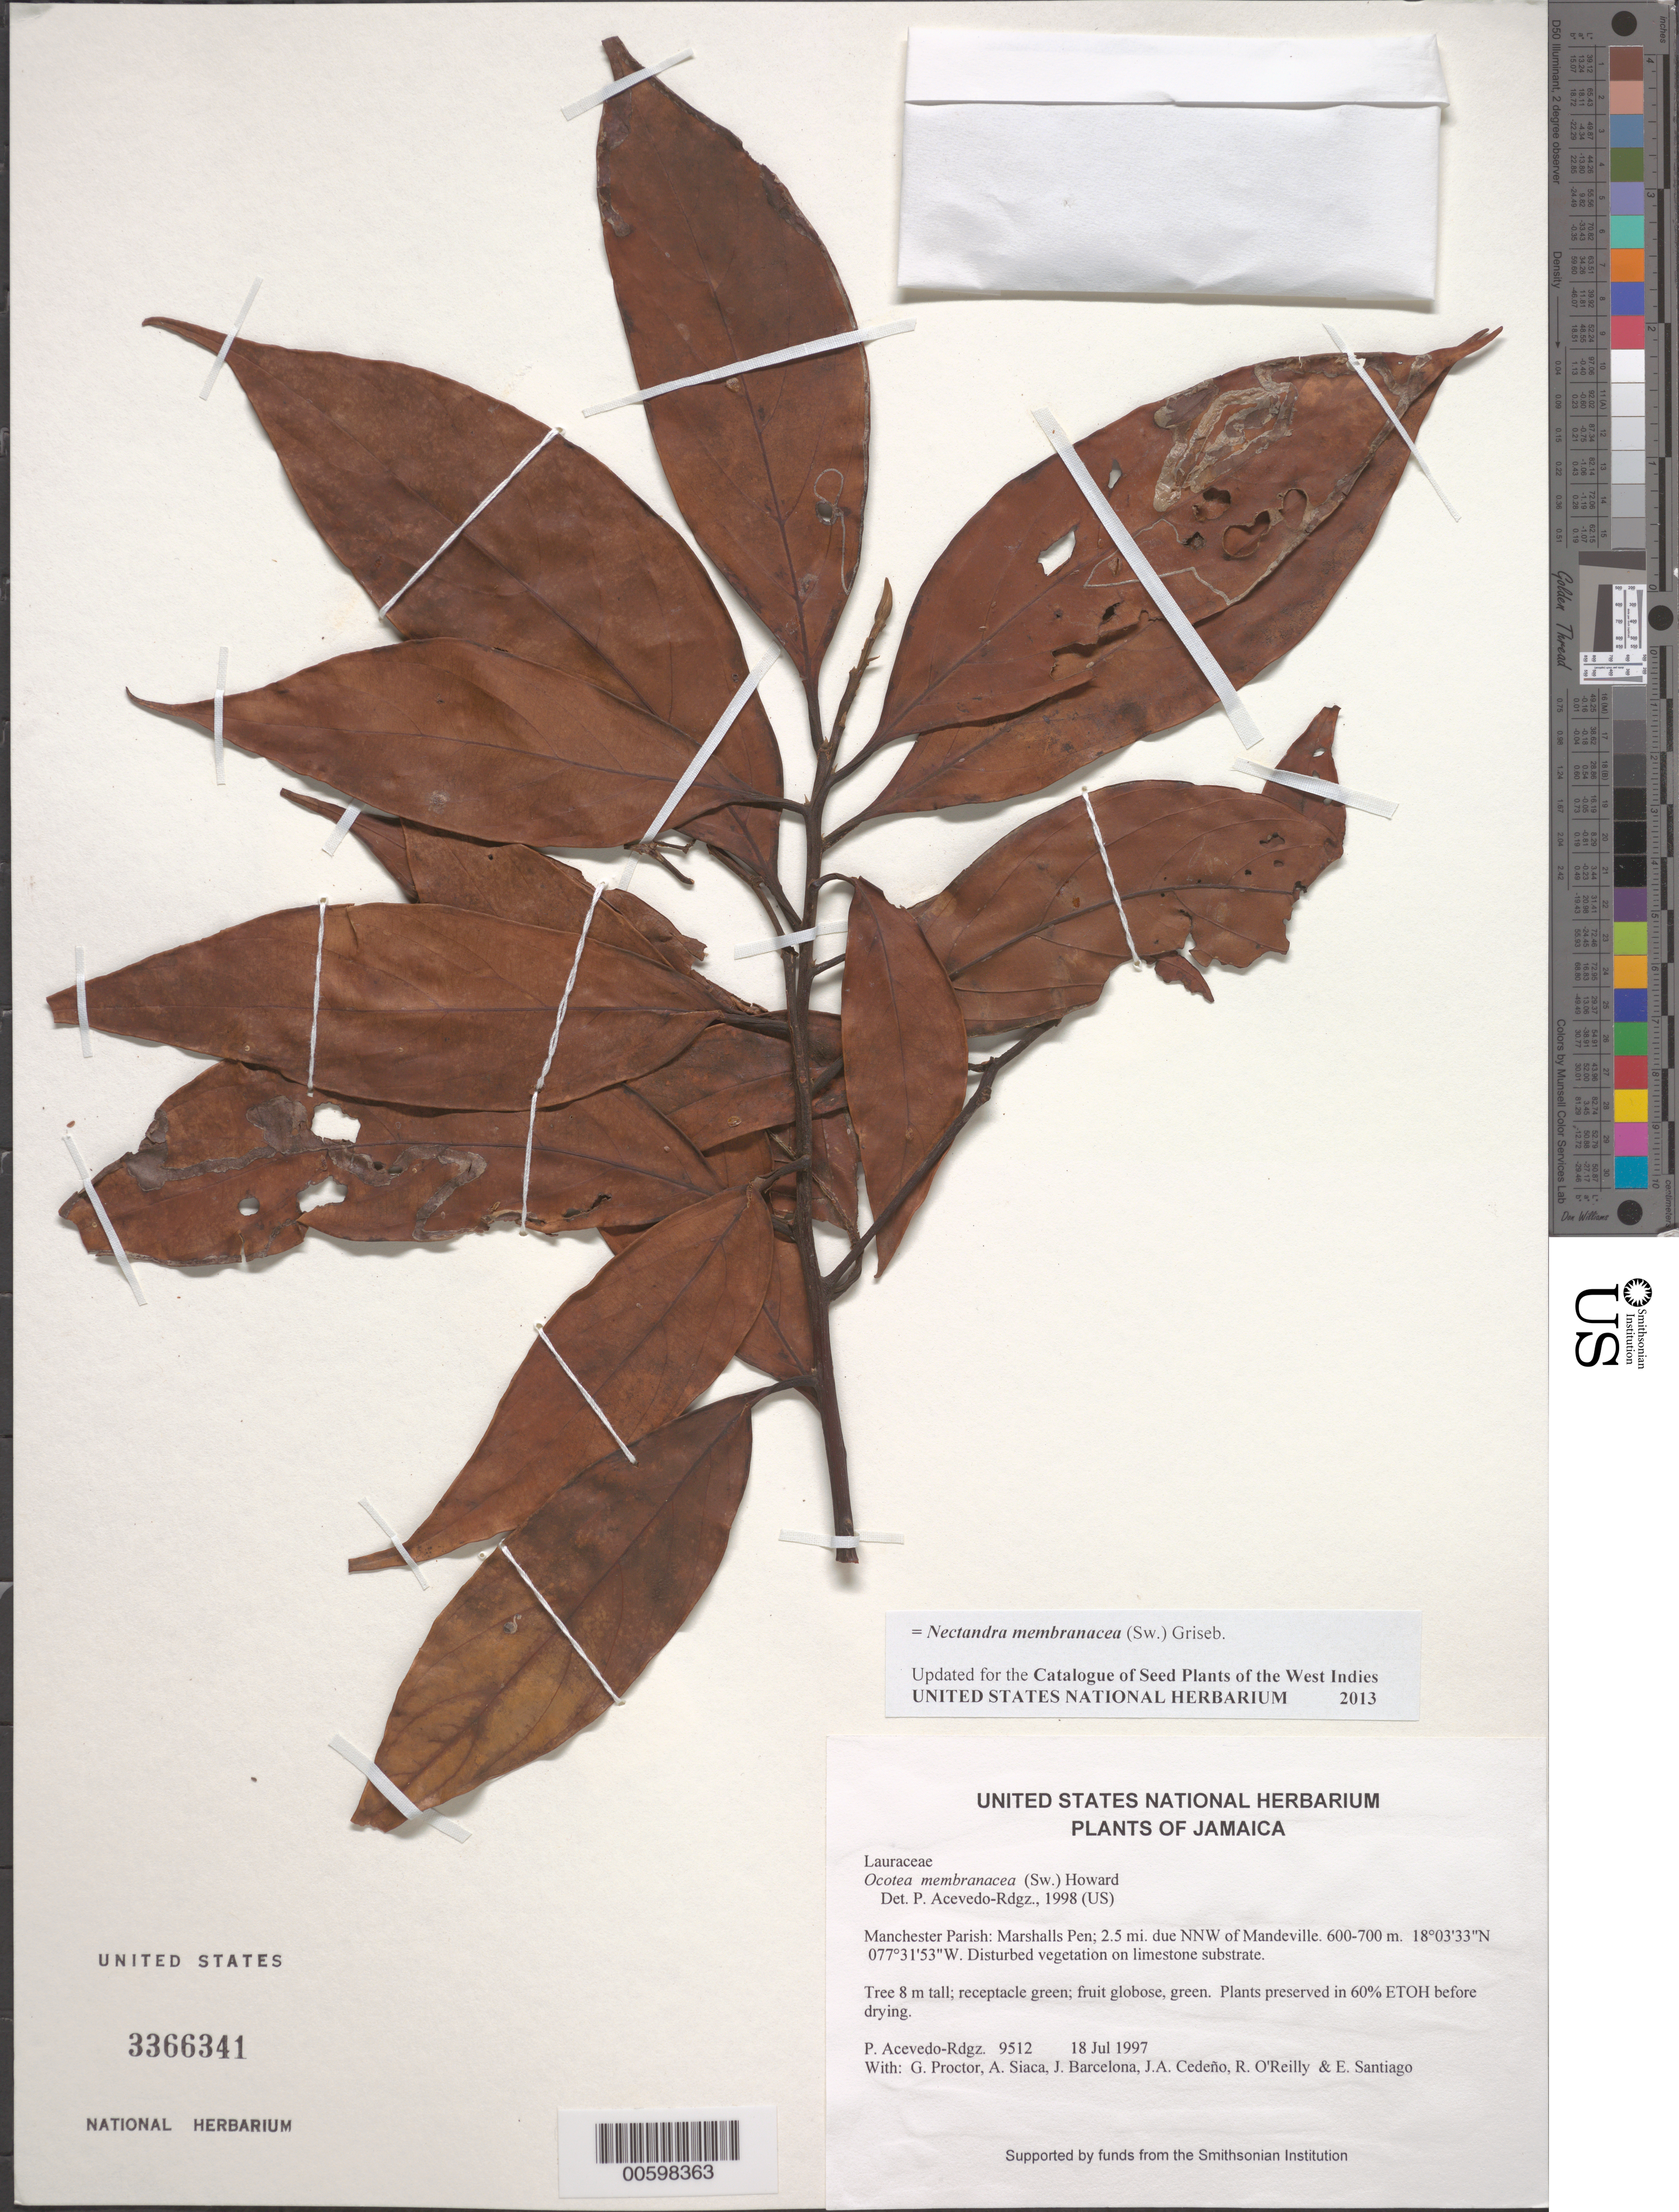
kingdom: Plantae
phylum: Tracheophyta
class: Magnoliopsida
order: Laurales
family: Lauraceae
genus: Nectandra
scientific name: Nectandra membranacea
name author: (Sw.) Griseb.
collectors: P. Acevedo-Rodr., G. R. Proctor, A. Siaca, J. Barcelona, J. A. Cedeño M. & R. O'Reilly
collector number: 9512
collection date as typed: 18 Jul 1997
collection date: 1997-07-18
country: Jamaica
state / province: Manchester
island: Jamaica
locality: Manchester Parish: Marshalls Pen; 2.5 mi. due NNW of Mandeville.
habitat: Disturbed vegetation on limestone substrate.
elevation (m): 600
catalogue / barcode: US 3366341